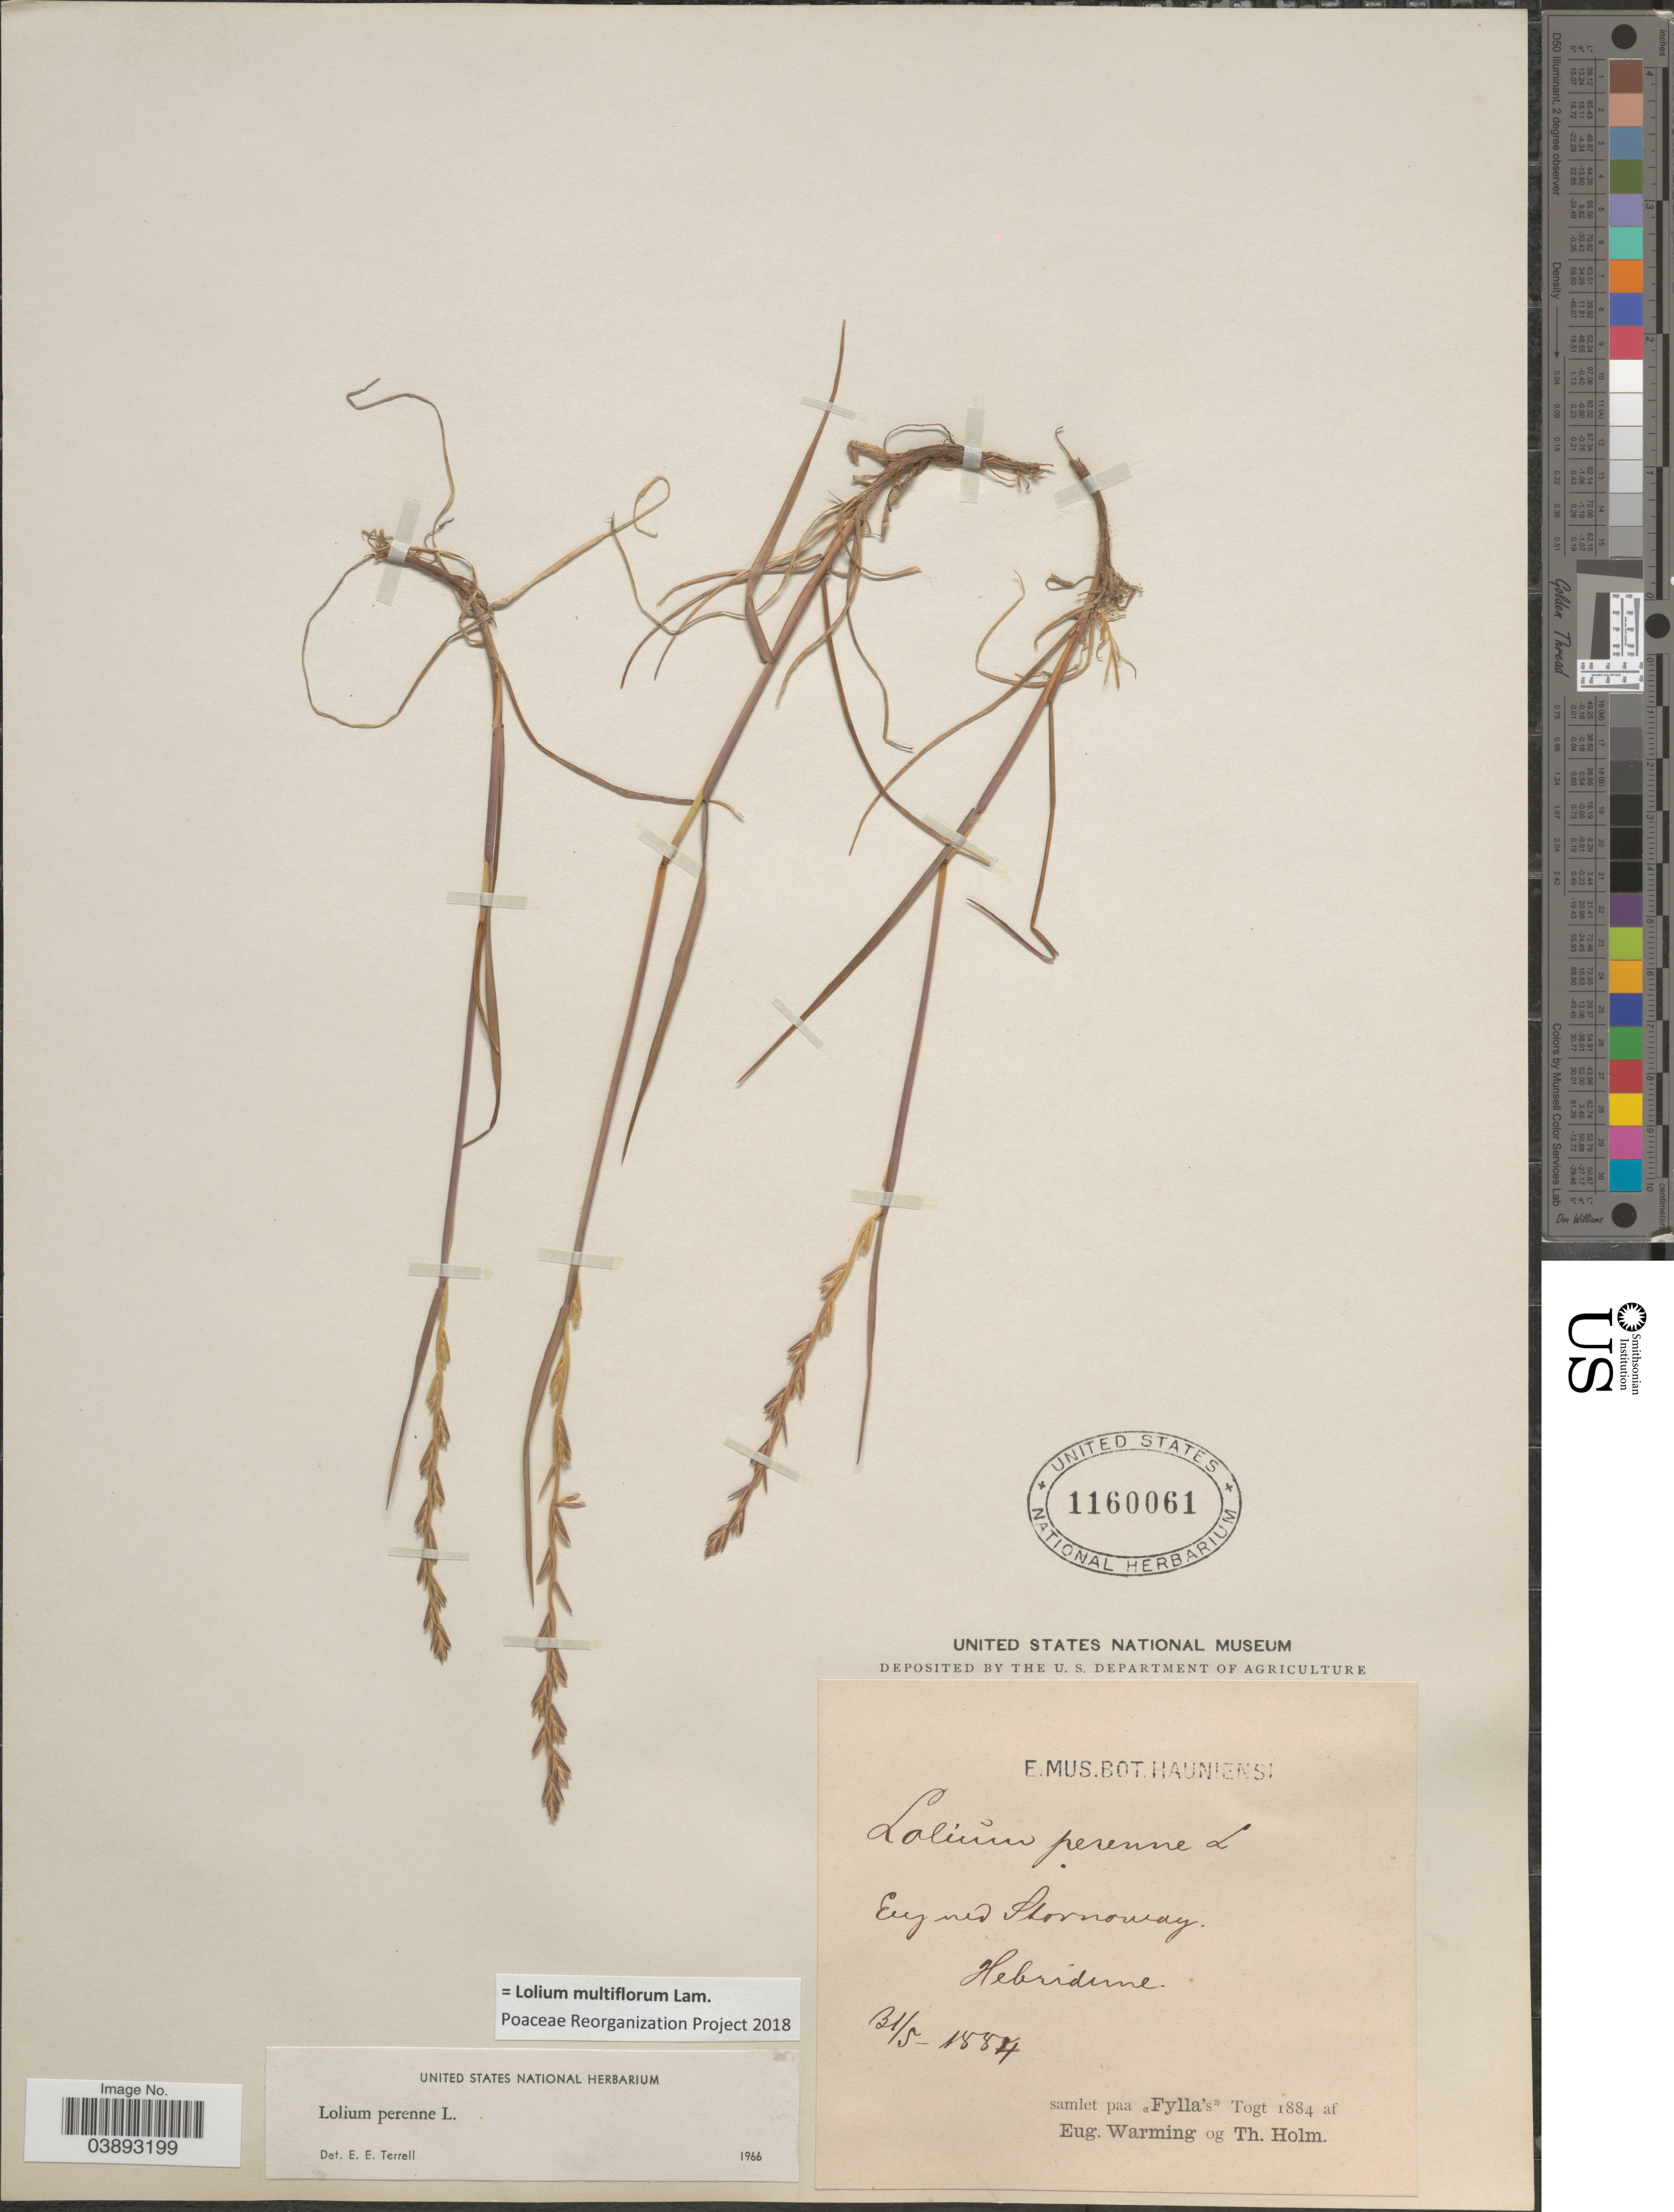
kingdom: Plantae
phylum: Tracheophyta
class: Liliopsida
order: Poales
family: Poaceae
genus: Lolium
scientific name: Lolium multiflorum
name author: Lam.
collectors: E. Warming & T. Holm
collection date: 1884-05-31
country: United Kingdom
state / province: Scotland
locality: Eng ned Stornoway. Hebrideme.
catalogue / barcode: US 1160061